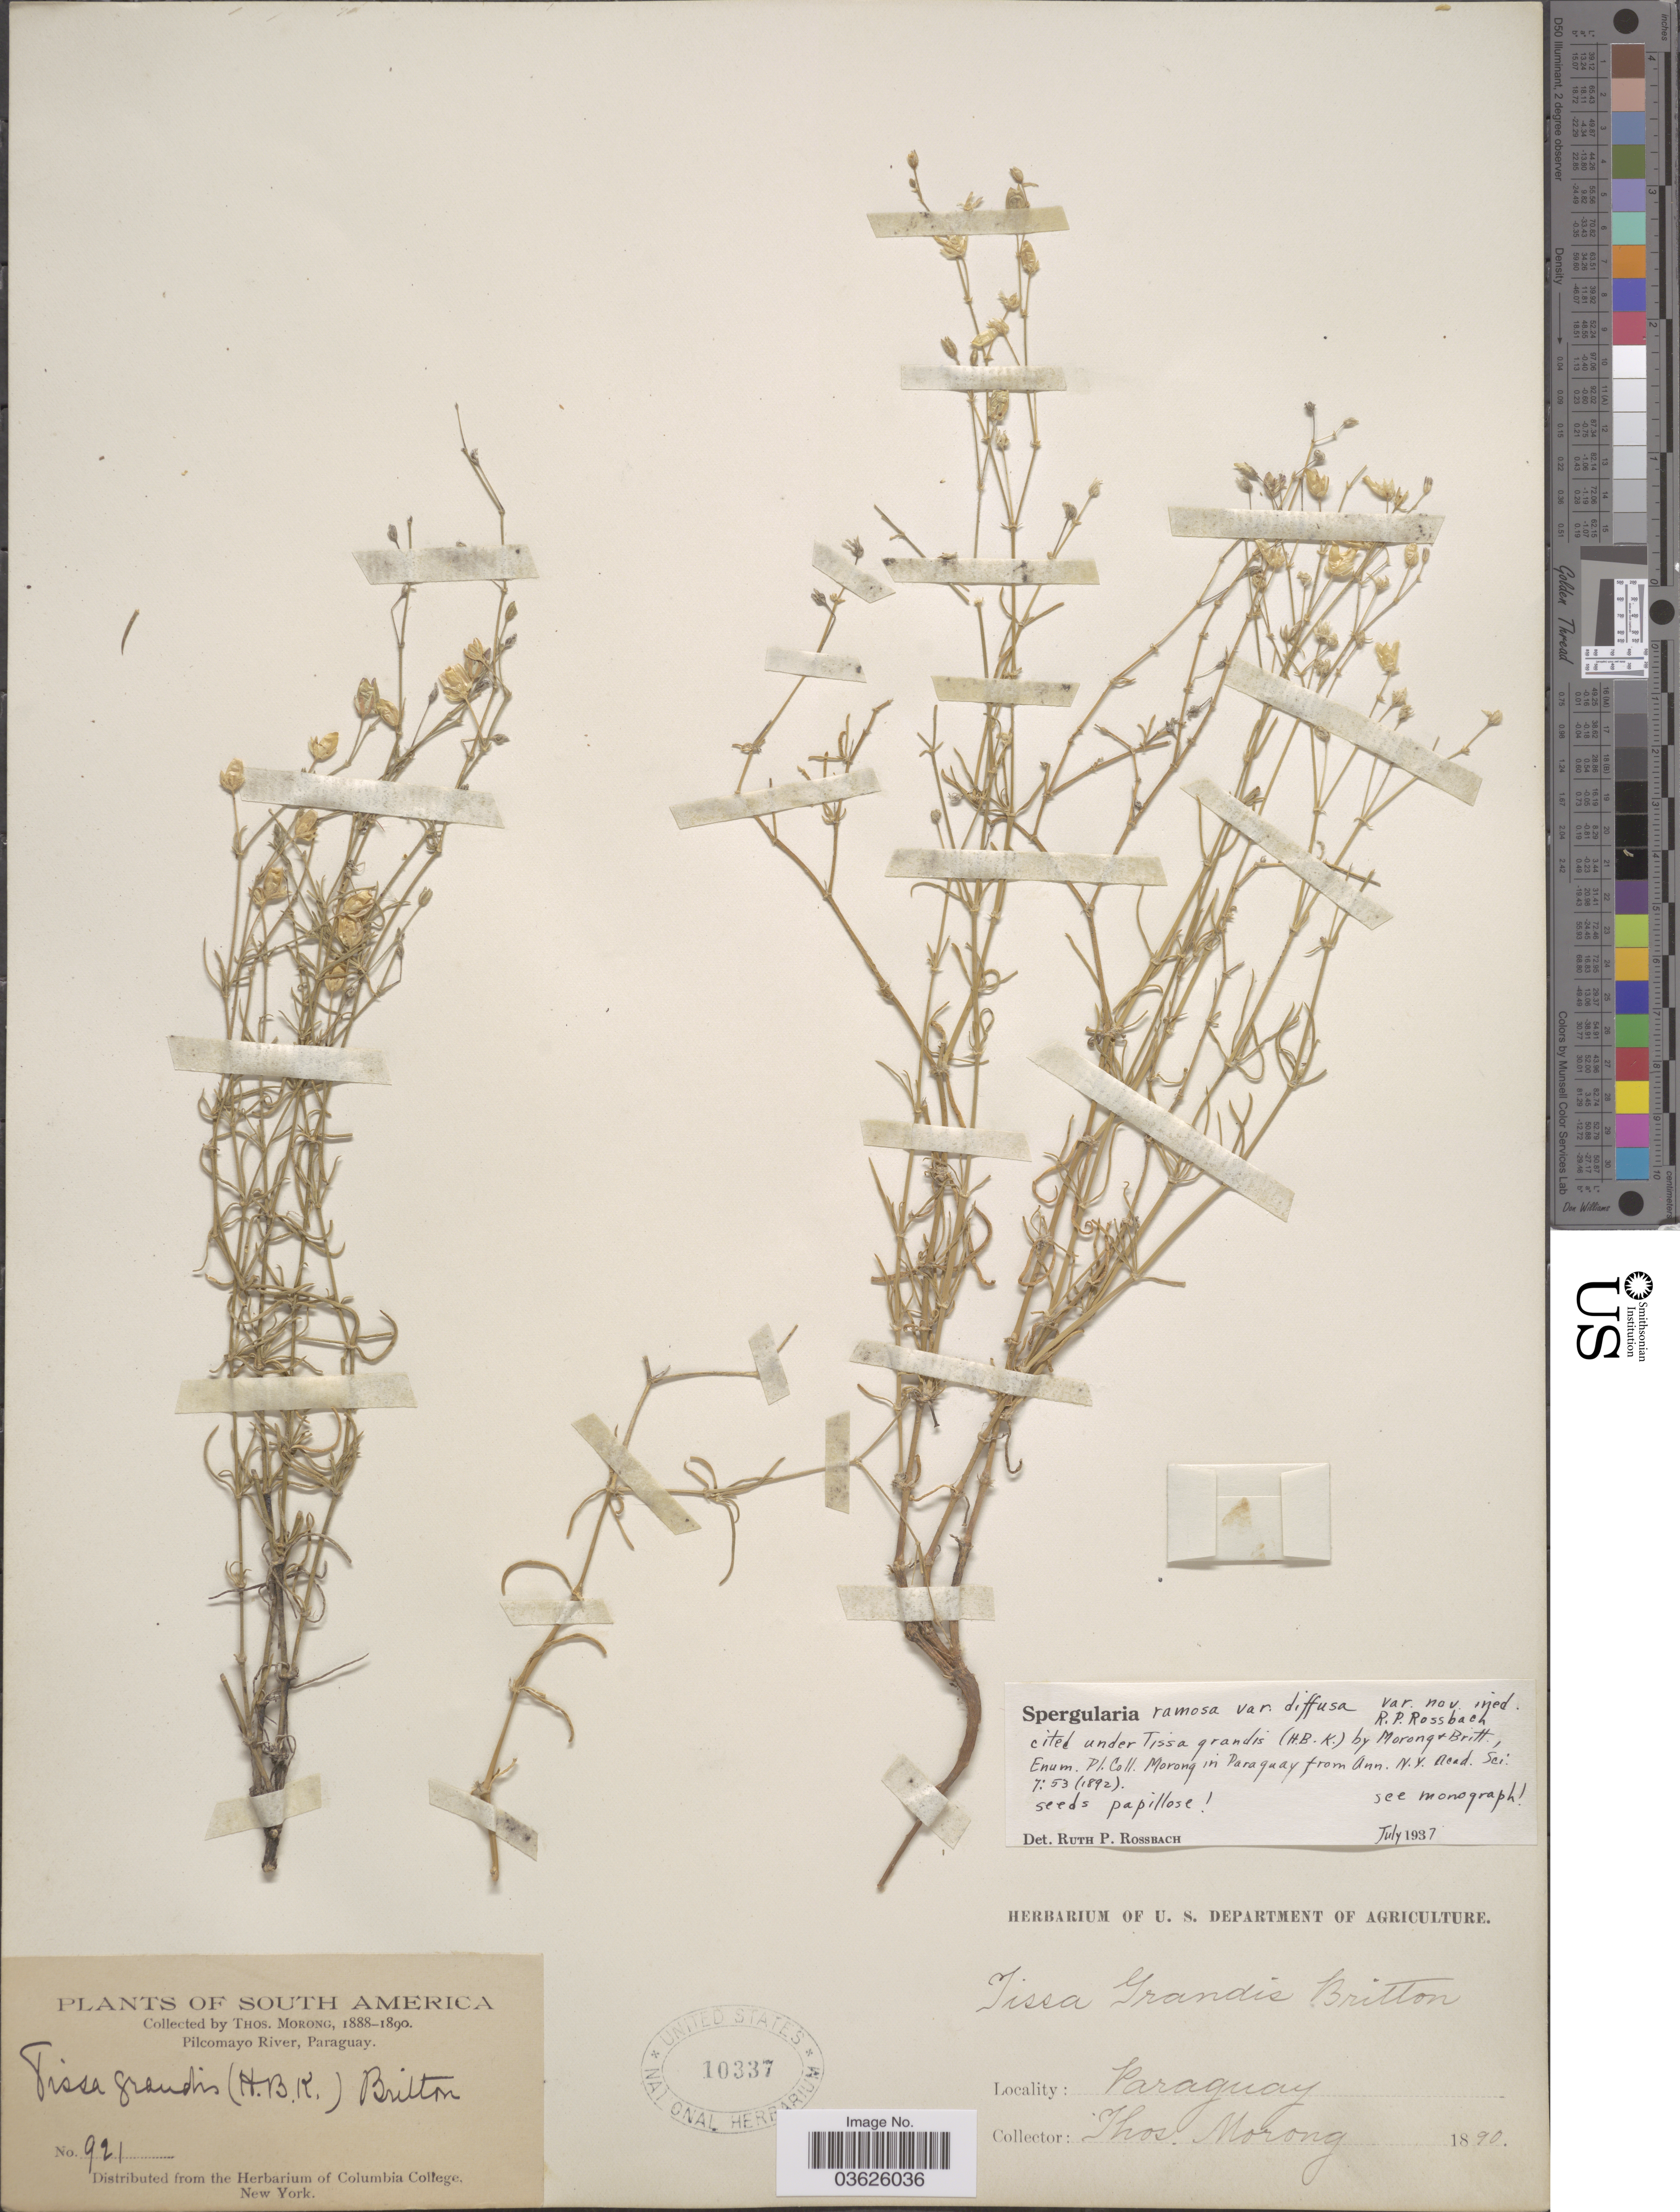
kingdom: Plantae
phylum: Tracheophyta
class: Magnoliopsida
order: Caryophyllales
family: Caryophyllaceae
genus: Spergularia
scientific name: Spergularia ramosa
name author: Cambess.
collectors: ex herb. T. Morong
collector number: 921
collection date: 1888/1890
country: Paraguay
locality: Pilcomayo River.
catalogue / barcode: US 10337